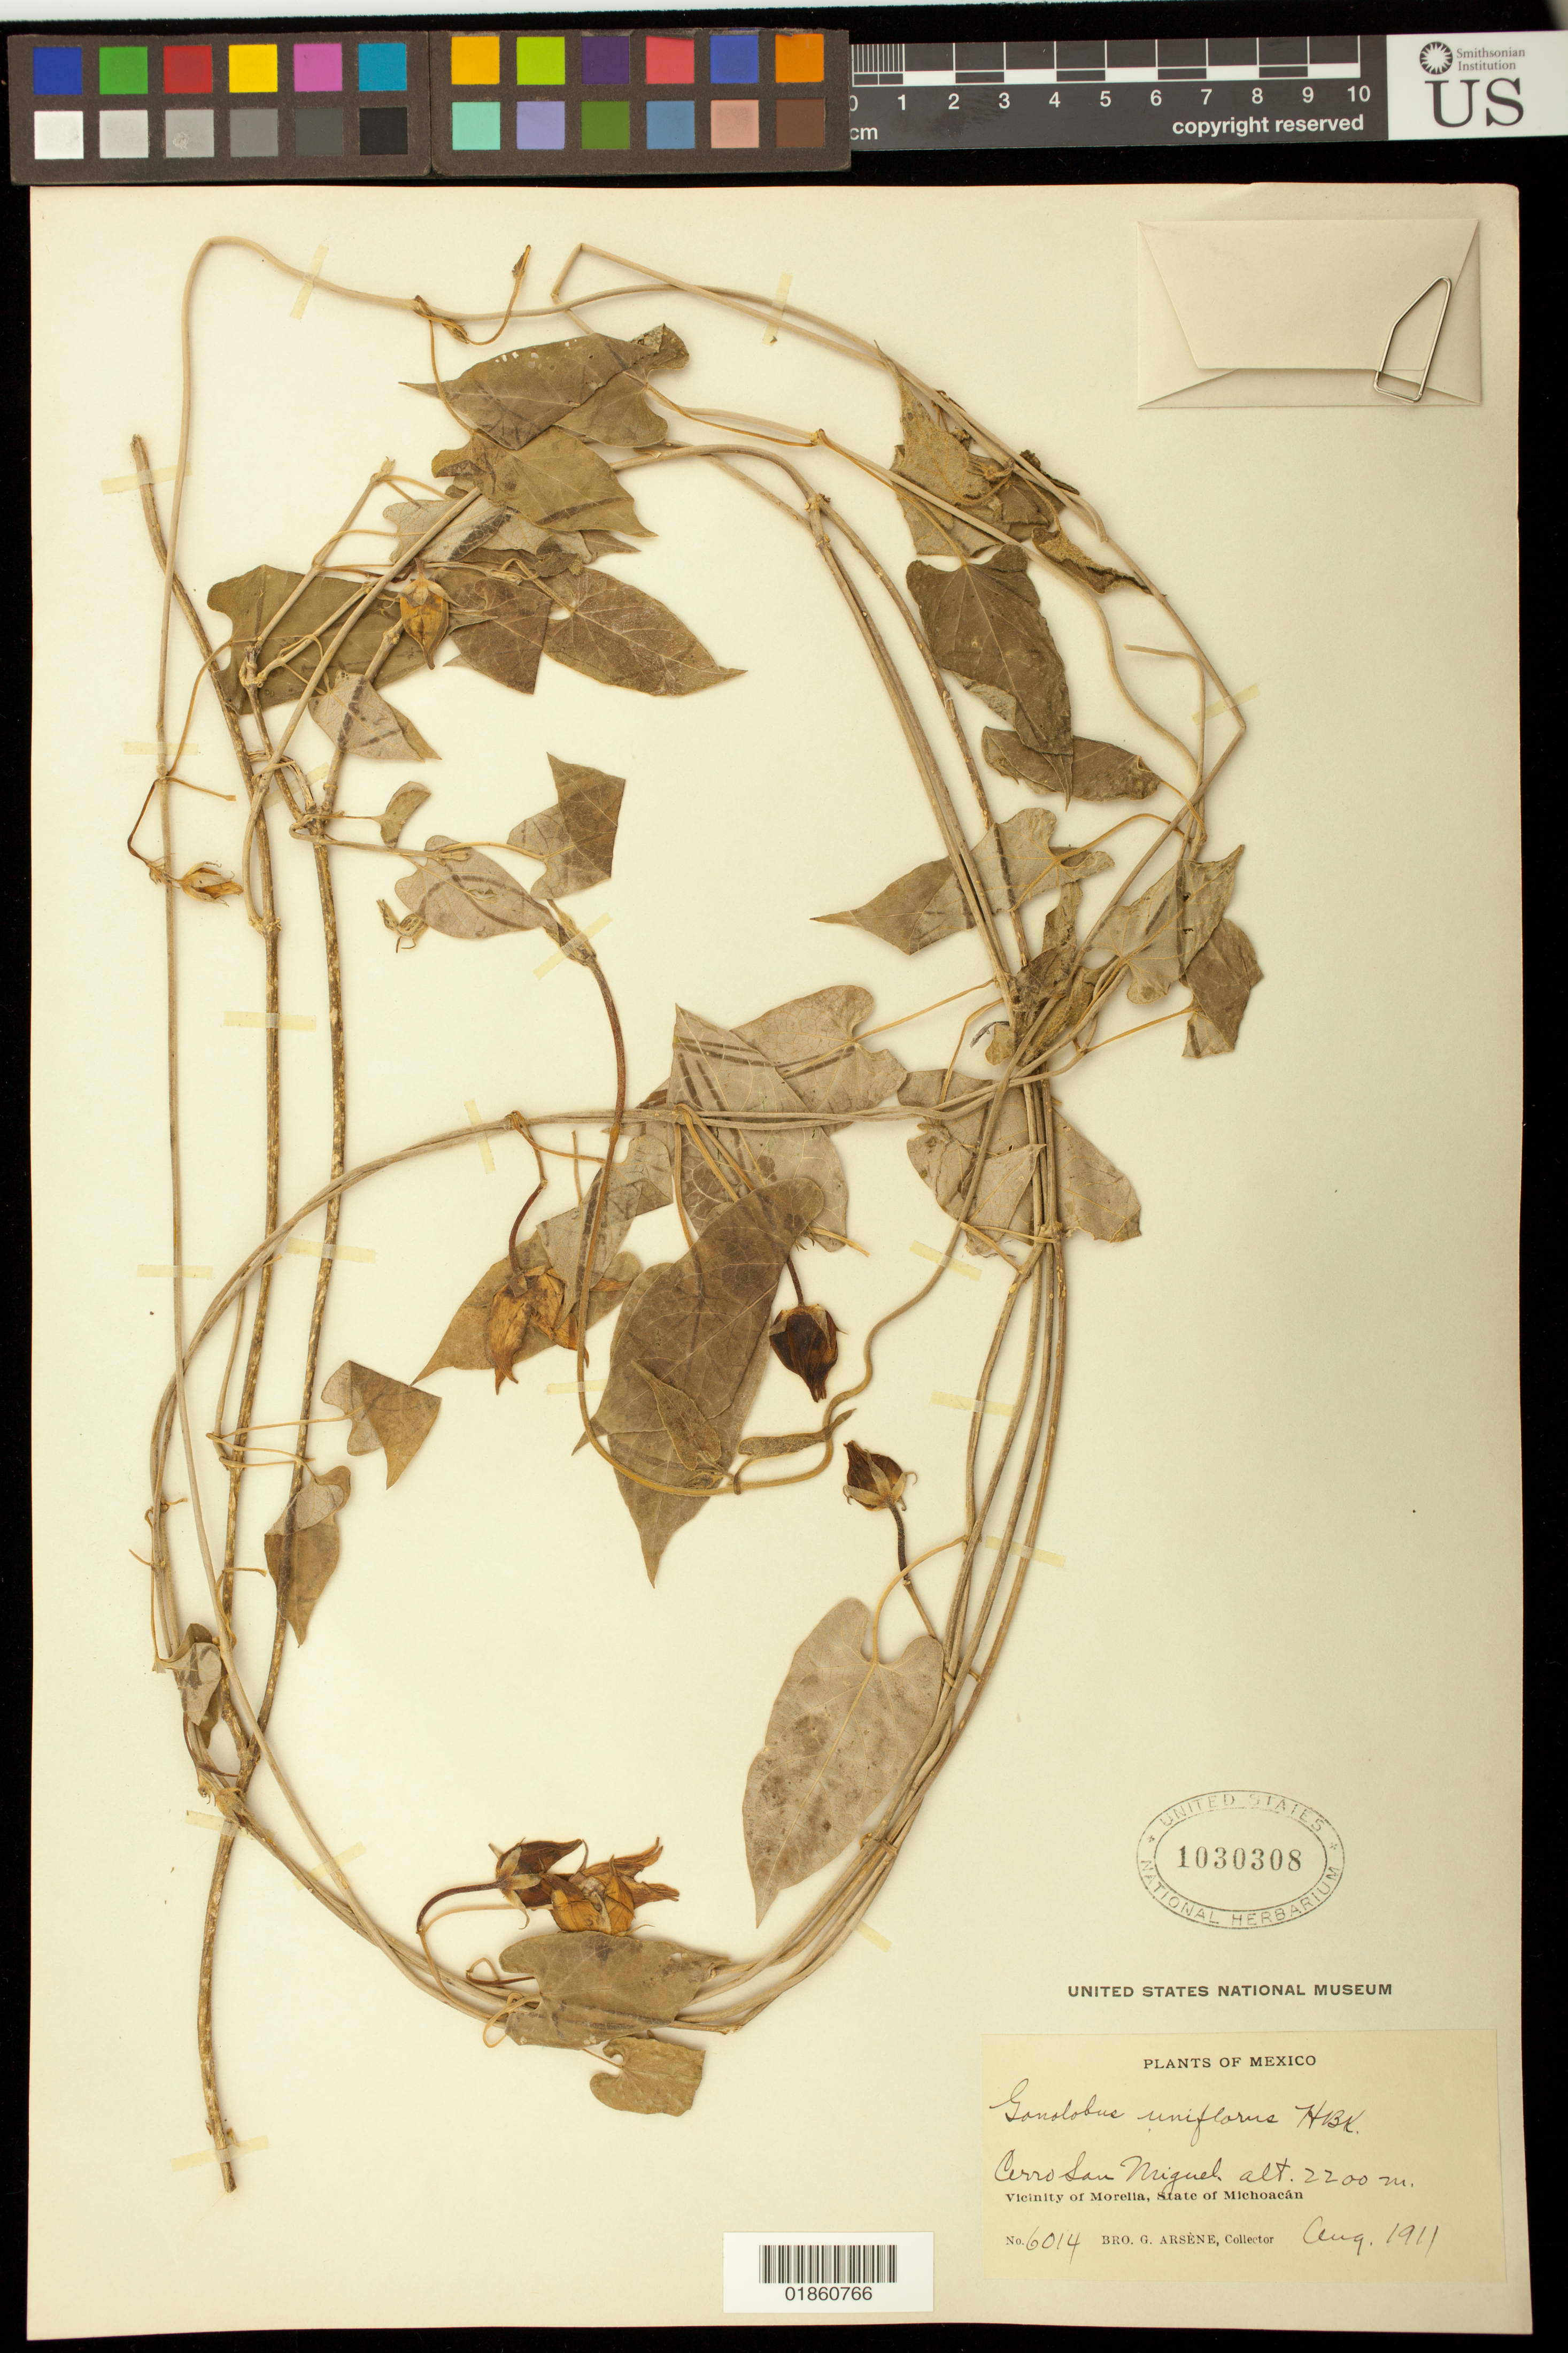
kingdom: Plantae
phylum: Tracheophyta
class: Magnoliopsida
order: Gentianales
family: Apocynaceae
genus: Gonolobus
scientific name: Gonolobus uniflorus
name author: Kunth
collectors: Bro. G. Arsène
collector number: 6014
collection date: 1911-08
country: Mexico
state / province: Michoacán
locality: Vicinity of Morelia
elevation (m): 2200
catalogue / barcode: US 1030308